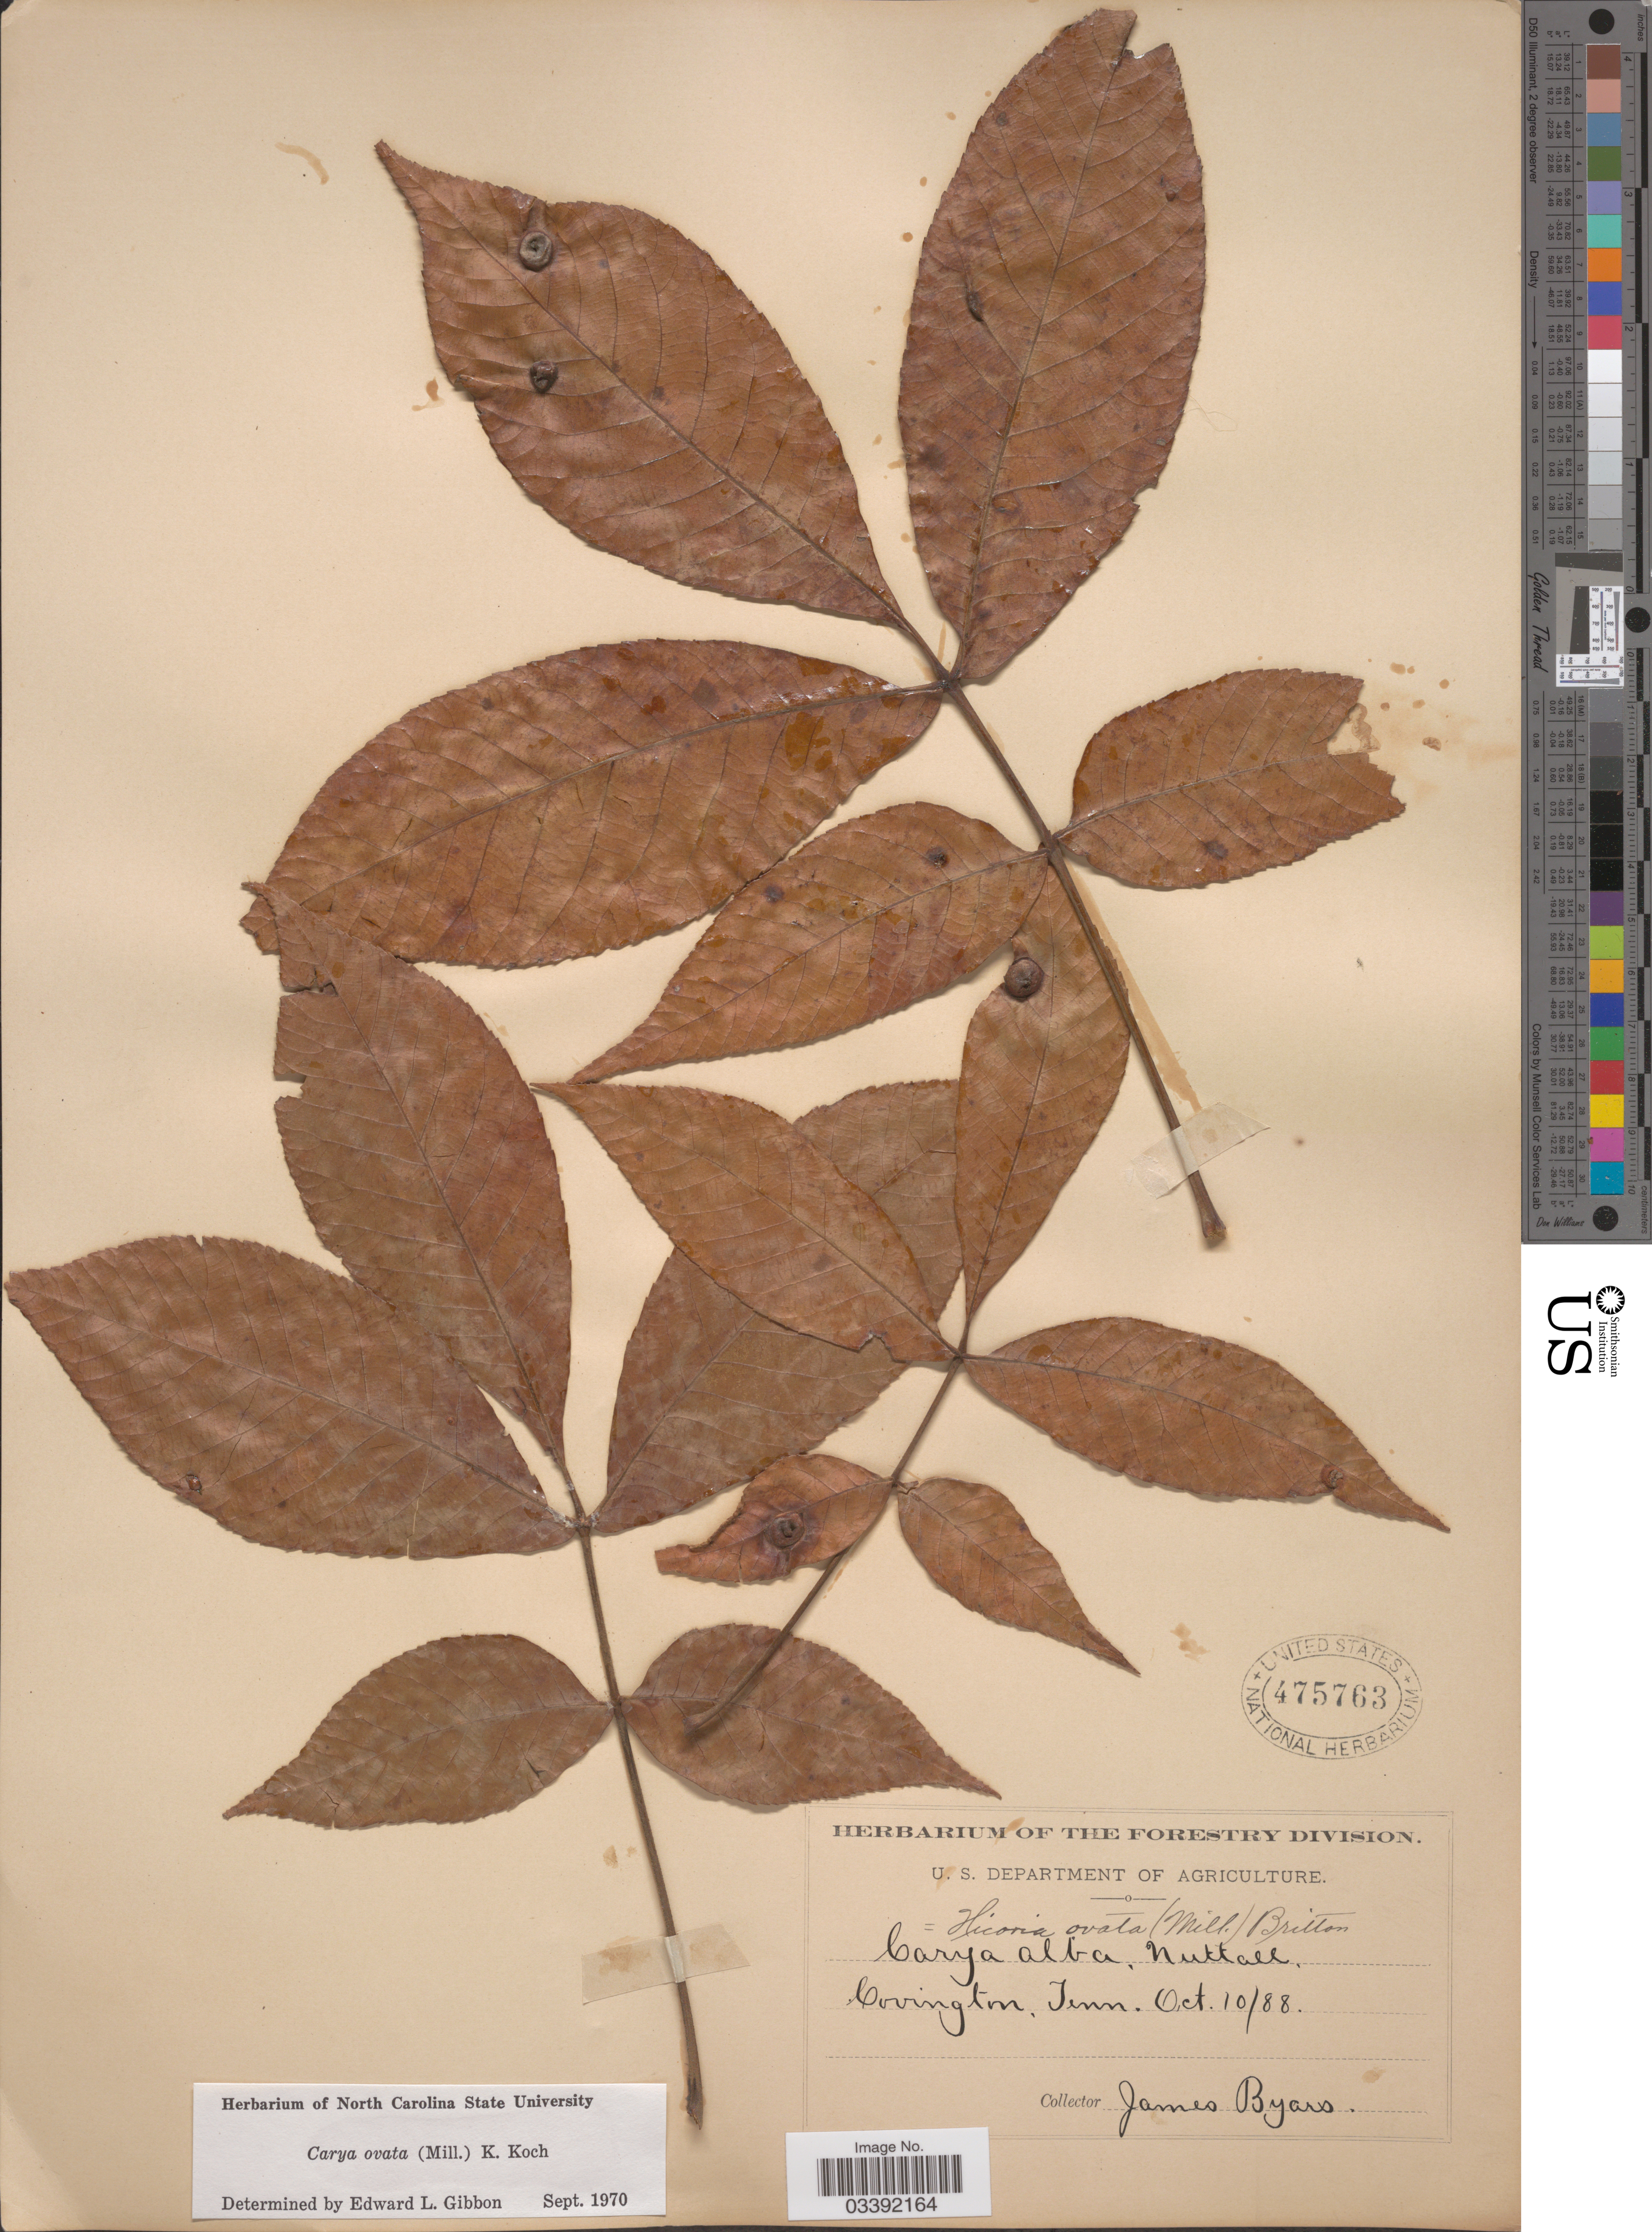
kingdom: Plantae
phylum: Tracheophyta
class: Magnoliopsida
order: Fagales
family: Juglandaceae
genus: Carya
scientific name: Carya ovata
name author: (Mill.) K. Koch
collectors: J. Byars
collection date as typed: Transcribed d/m/y: 10/10/88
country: United States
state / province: Tennessee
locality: Covington.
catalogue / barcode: US 475763